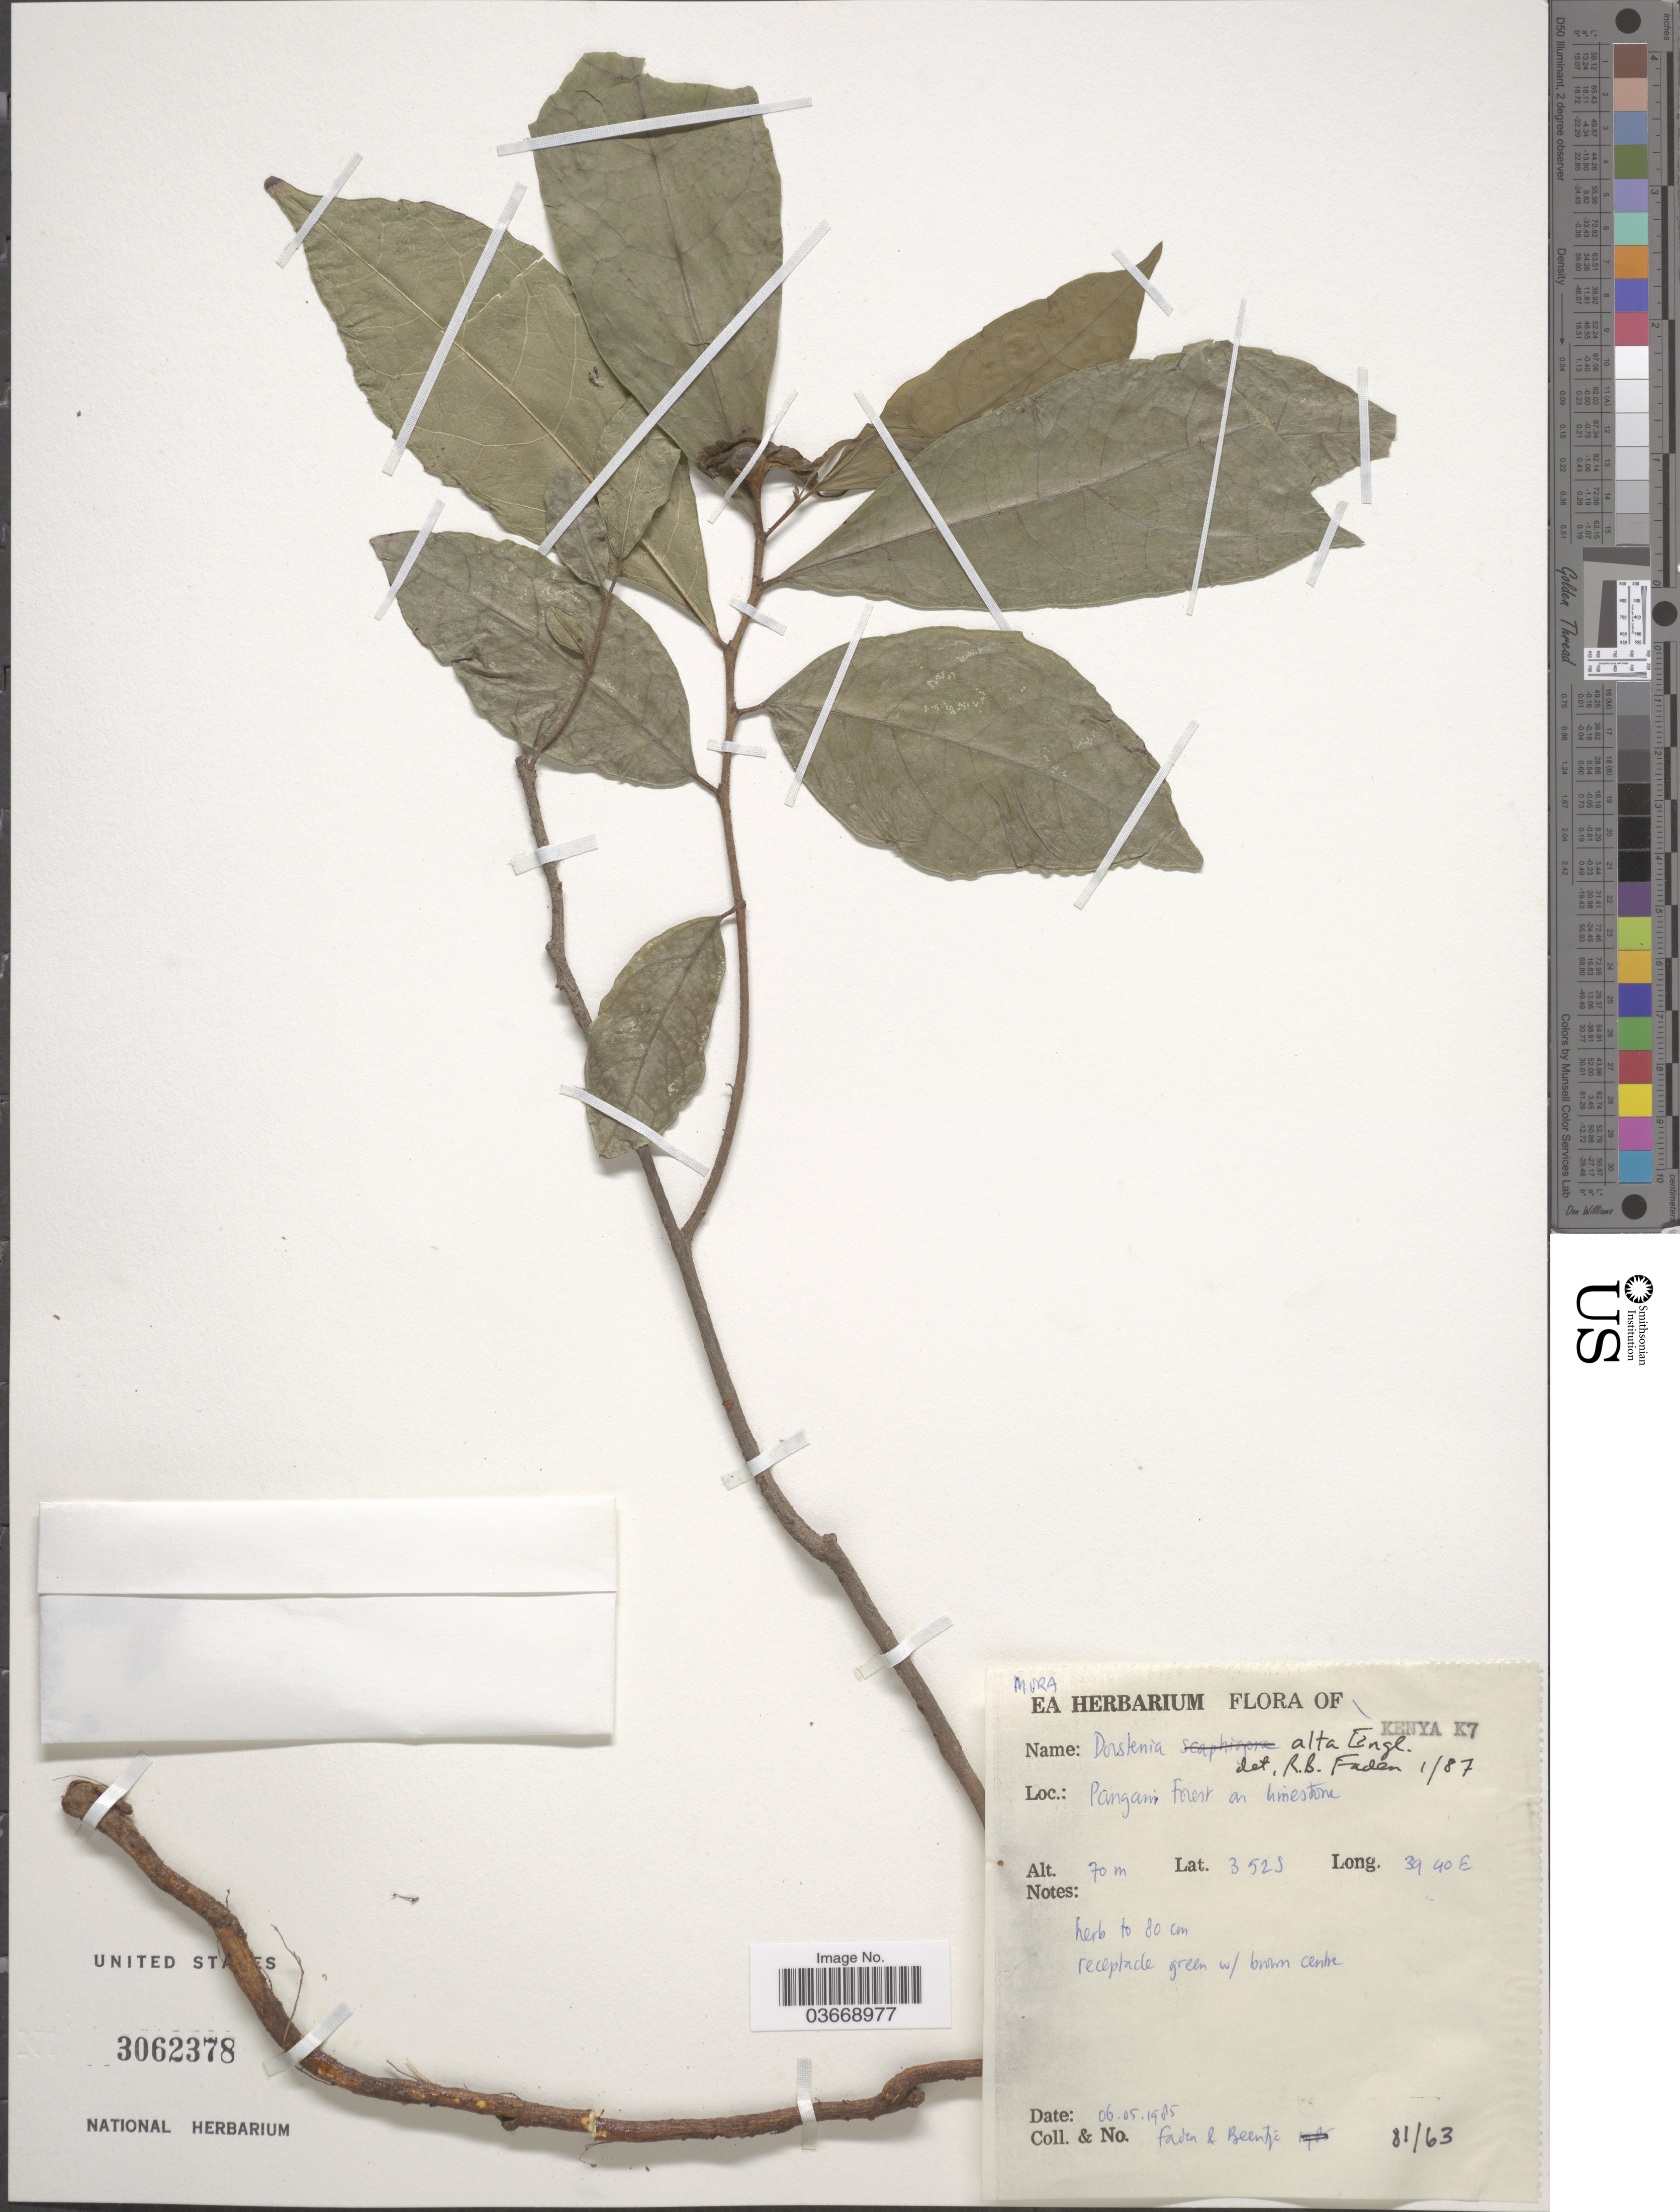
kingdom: Plantae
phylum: Tracheophyta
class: Magnoliopsida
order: Rosales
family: Moraceae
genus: Hijmania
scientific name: Hijmania alta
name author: (Engl.) M.D.M. Vianna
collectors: R. B. Faden & -- Beentje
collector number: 81/63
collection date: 1985-05-06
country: Kenya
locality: K7. Pangani* Forest on limestone.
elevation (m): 70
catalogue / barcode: US 3062378